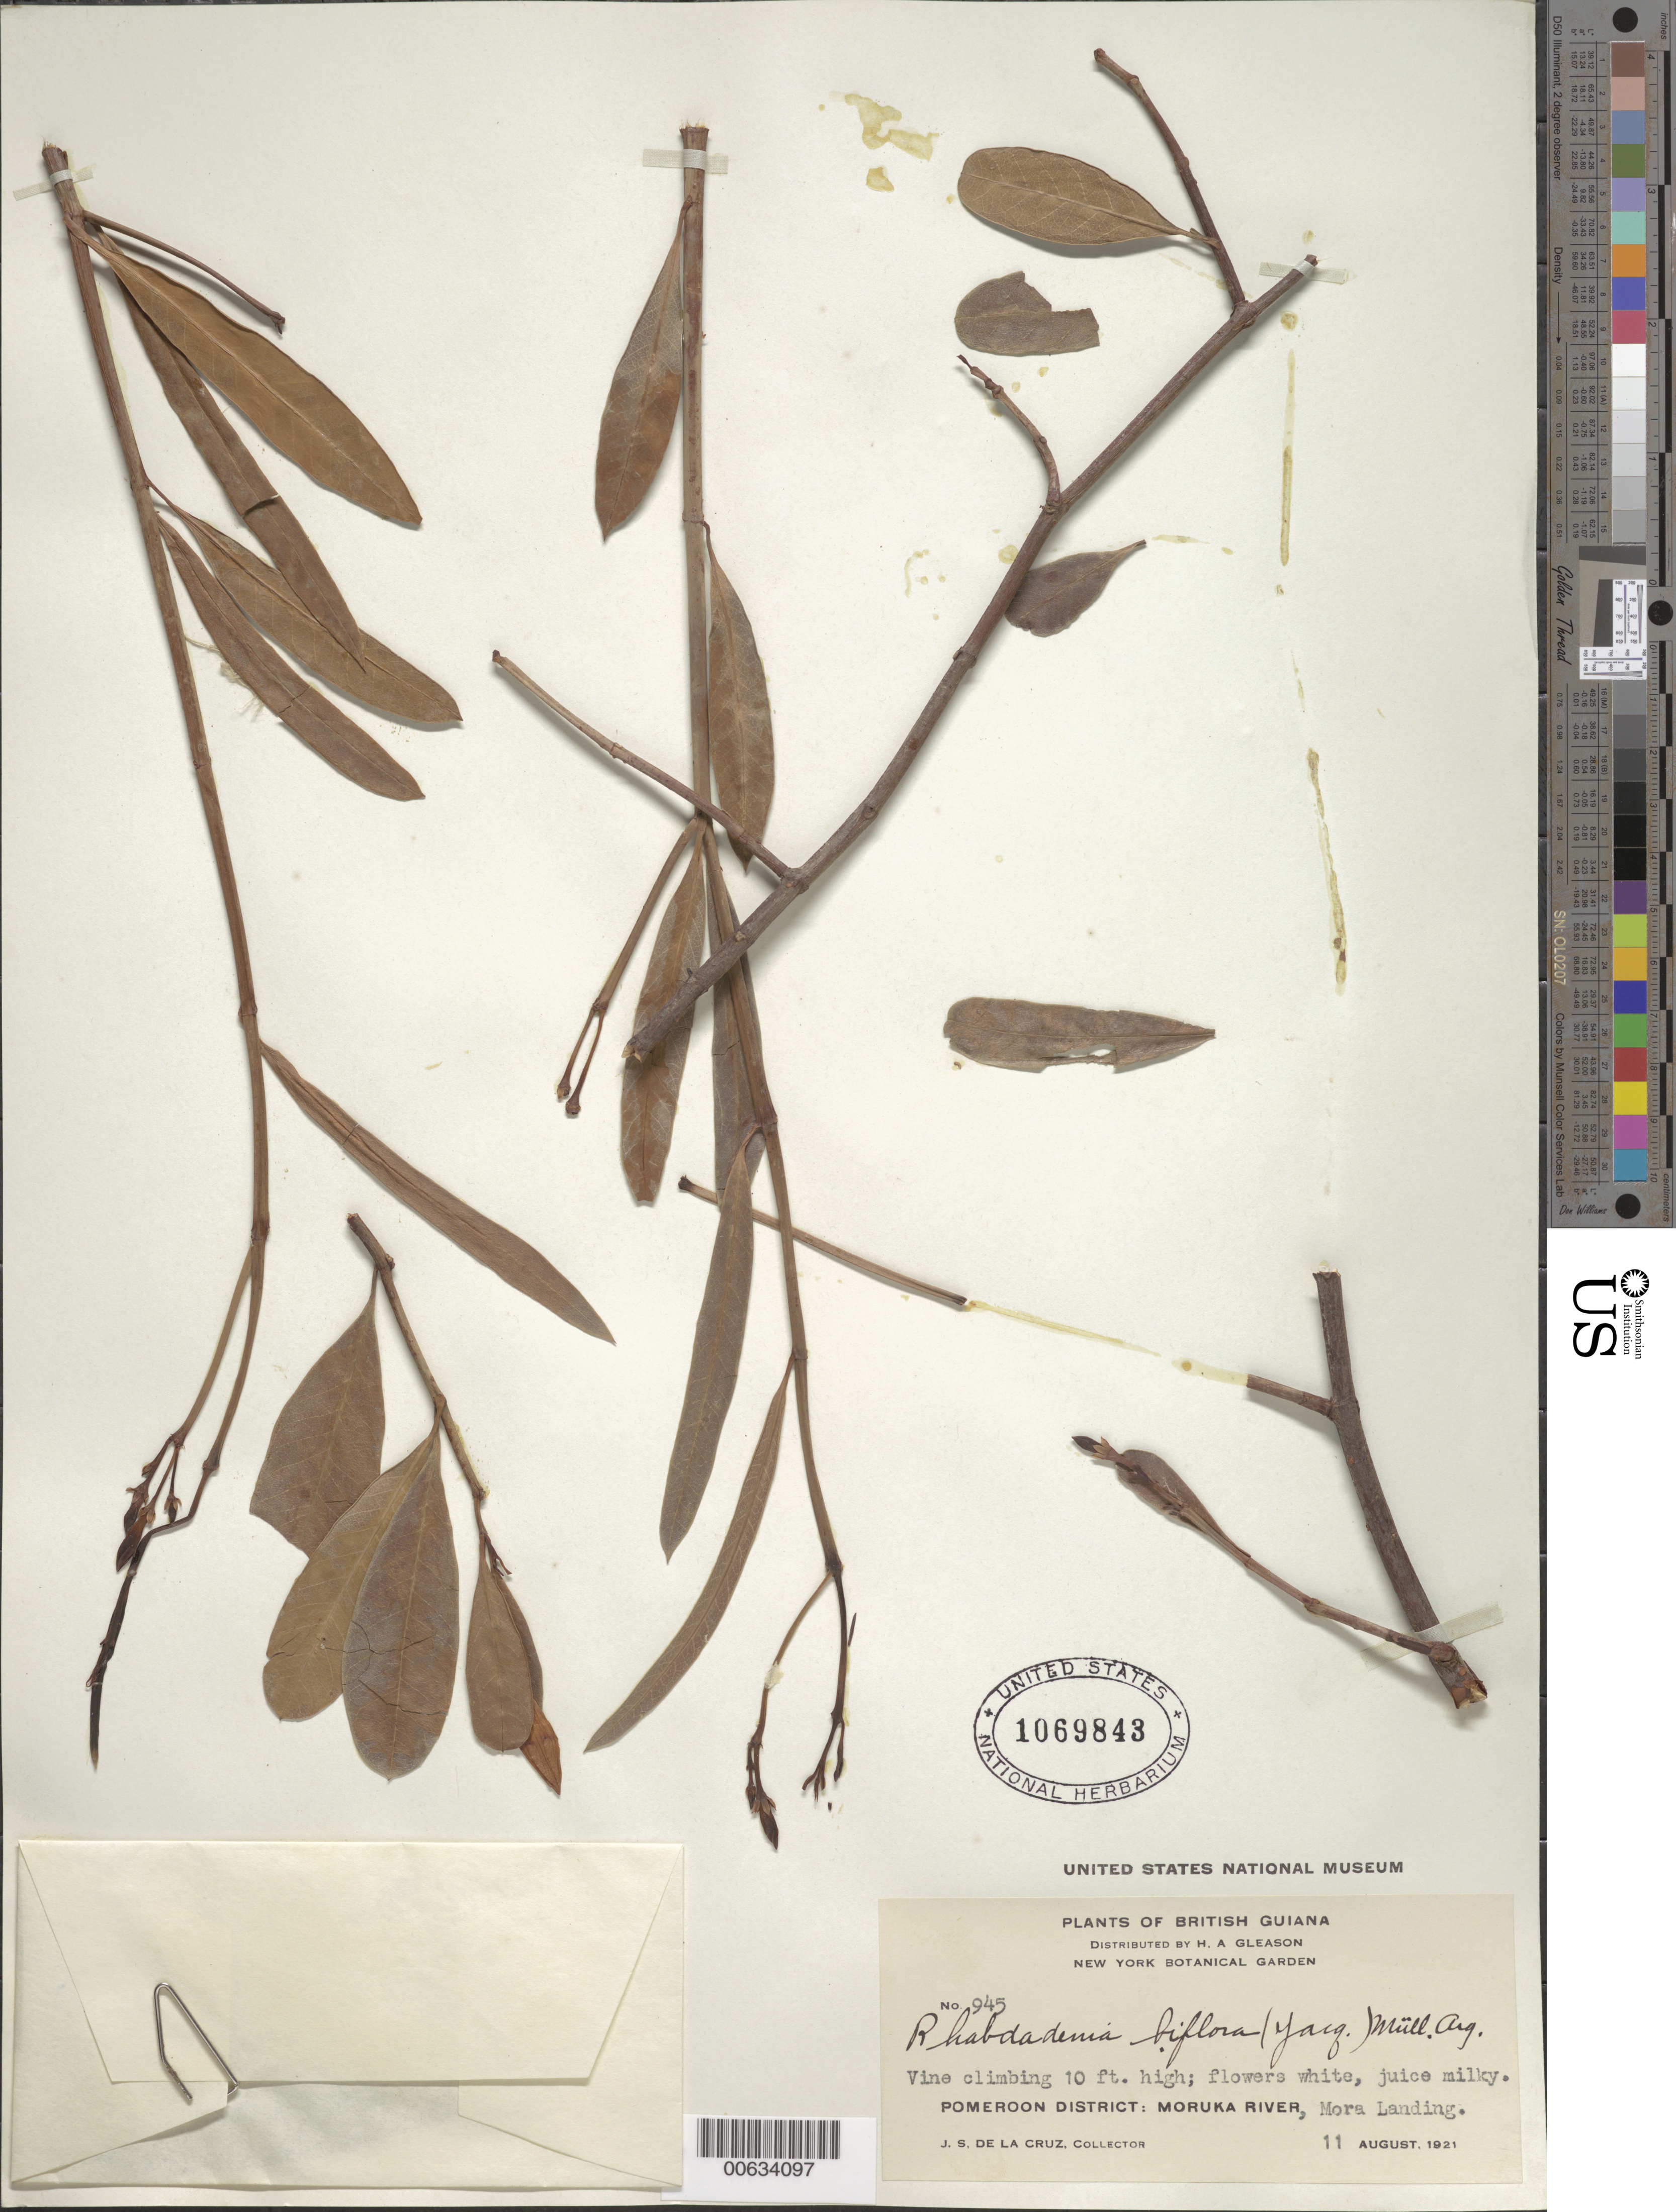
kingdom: Plantae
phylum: Tracheophyta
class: Magnoliopsida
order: Gentianales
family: Apocynaceae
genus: Rhabdadenia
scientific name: Rhabdadenia biflora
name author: (Jacq.) Müll. Arg.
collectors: J. S. de la Cruz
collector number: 945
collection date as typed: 11-Aug-21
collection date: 1921-08-11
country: Guyana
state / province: Barima-Waini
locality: Mora Landing, Moruka R., Pomeroon Dist.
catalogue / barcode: US 1069843